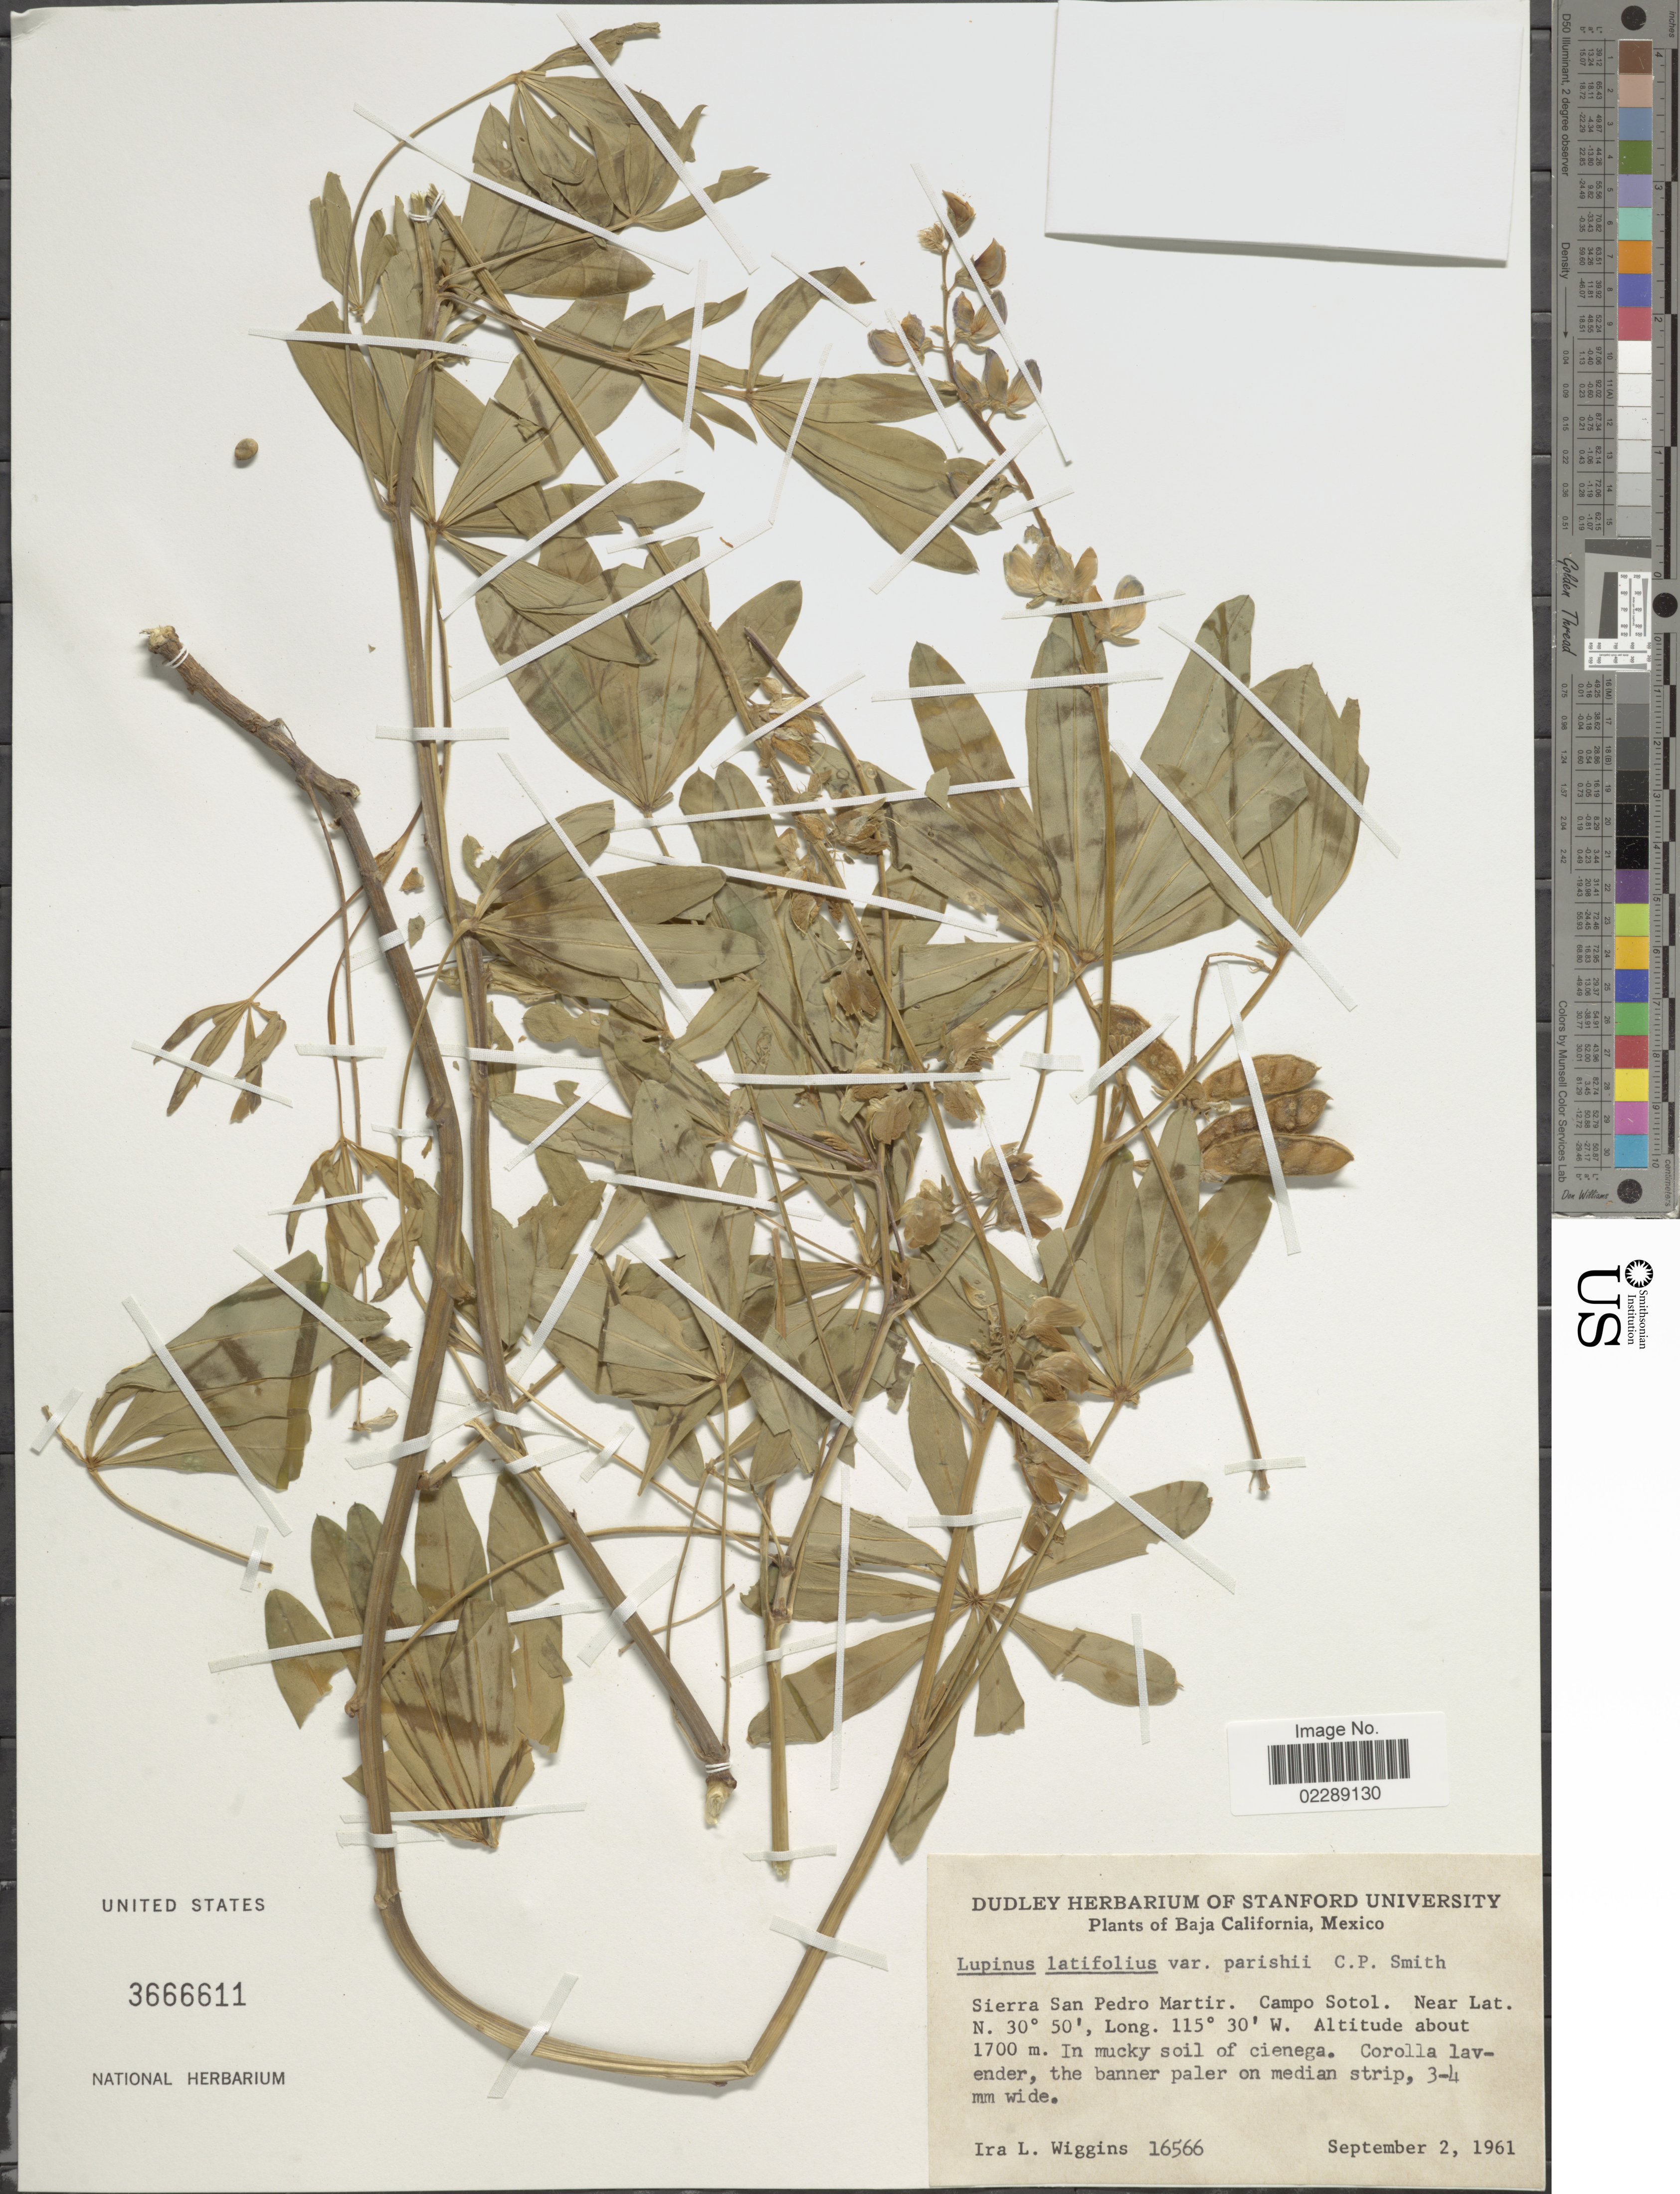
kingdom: Plantae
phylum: Tracheophyta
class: Magnoliopsida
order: Fabales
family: Fabaceae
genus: Lupinus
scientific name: Lupinus latifolius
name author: Lindl. ex J. Agardh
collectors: I. L. Wiggins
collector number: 16566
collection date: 1961-09-02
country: Mexico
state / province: Baja California Norte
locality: Sierra San pedro Martir, Campo Sotol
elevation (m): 1700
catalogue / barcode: US 3666611